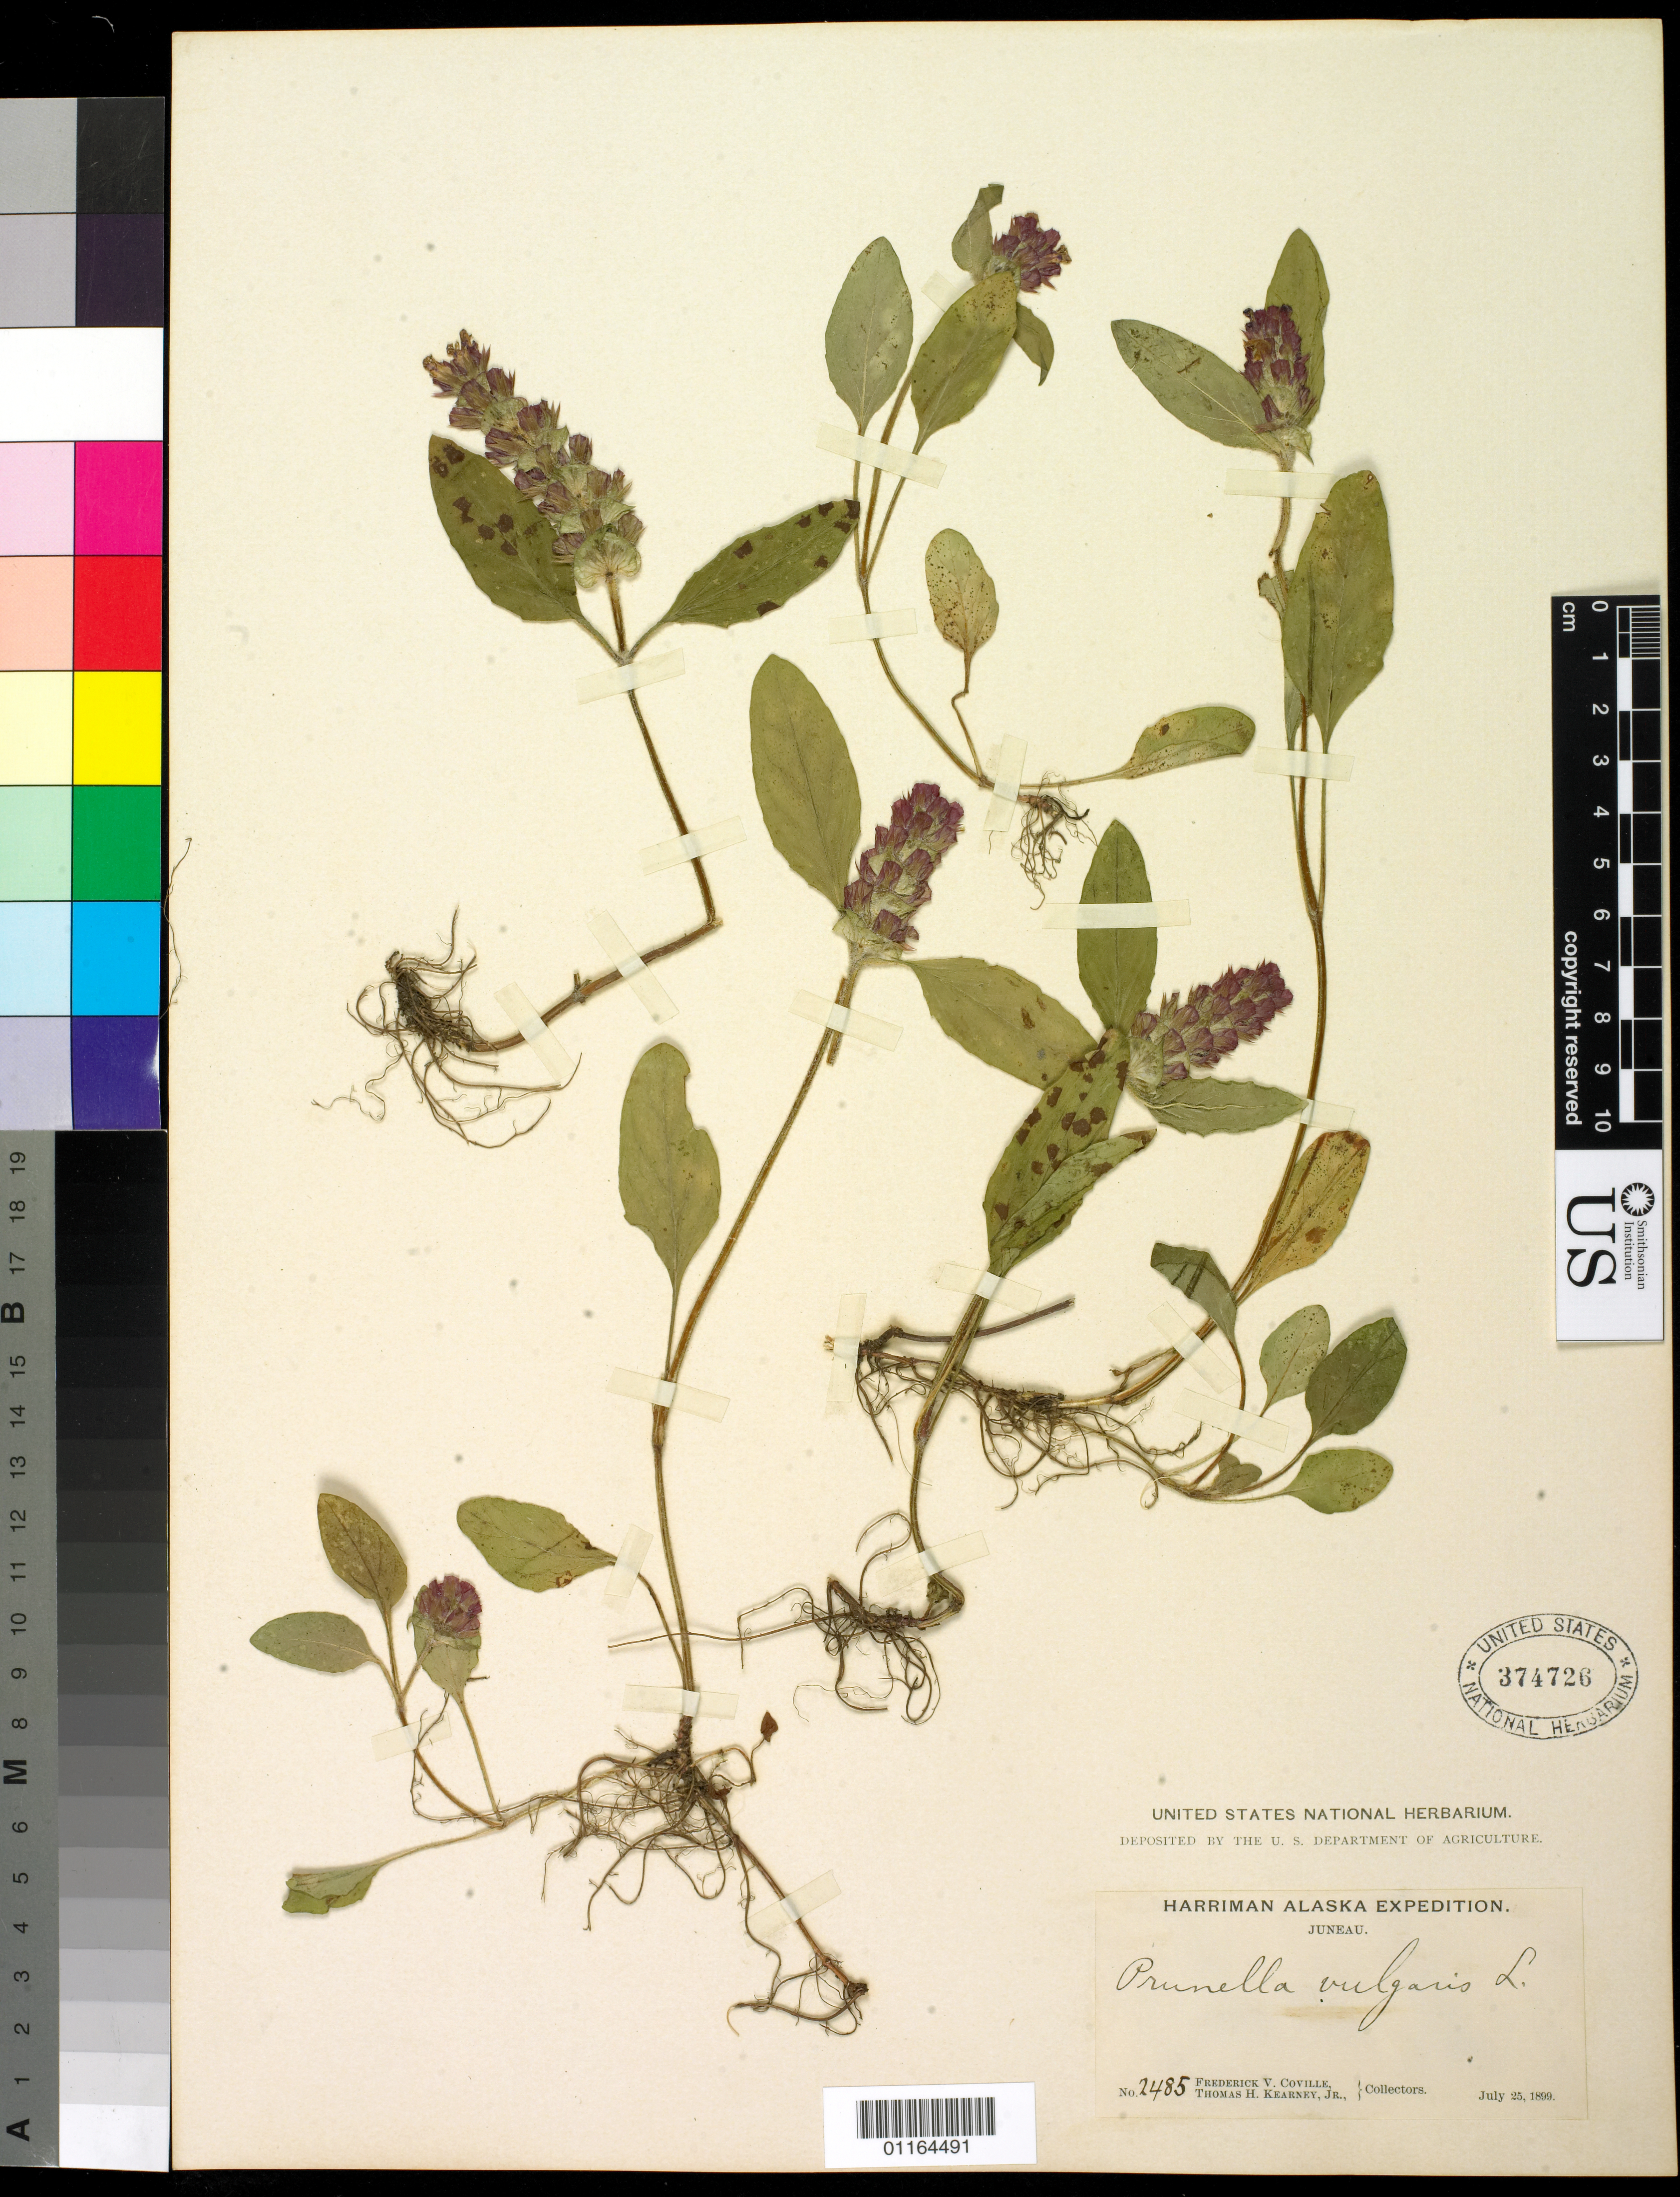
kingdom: Plantae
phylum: Tracheophyta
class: Magnoliopsida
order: Lamiales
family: Lamiaceae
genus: Prunella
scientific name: Prunella vulgaris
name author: L.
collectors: F. V. Coville & T. H. Kearney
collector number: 2485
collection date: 1899-07-25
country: United States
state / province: Alaska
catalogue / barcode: US 374726